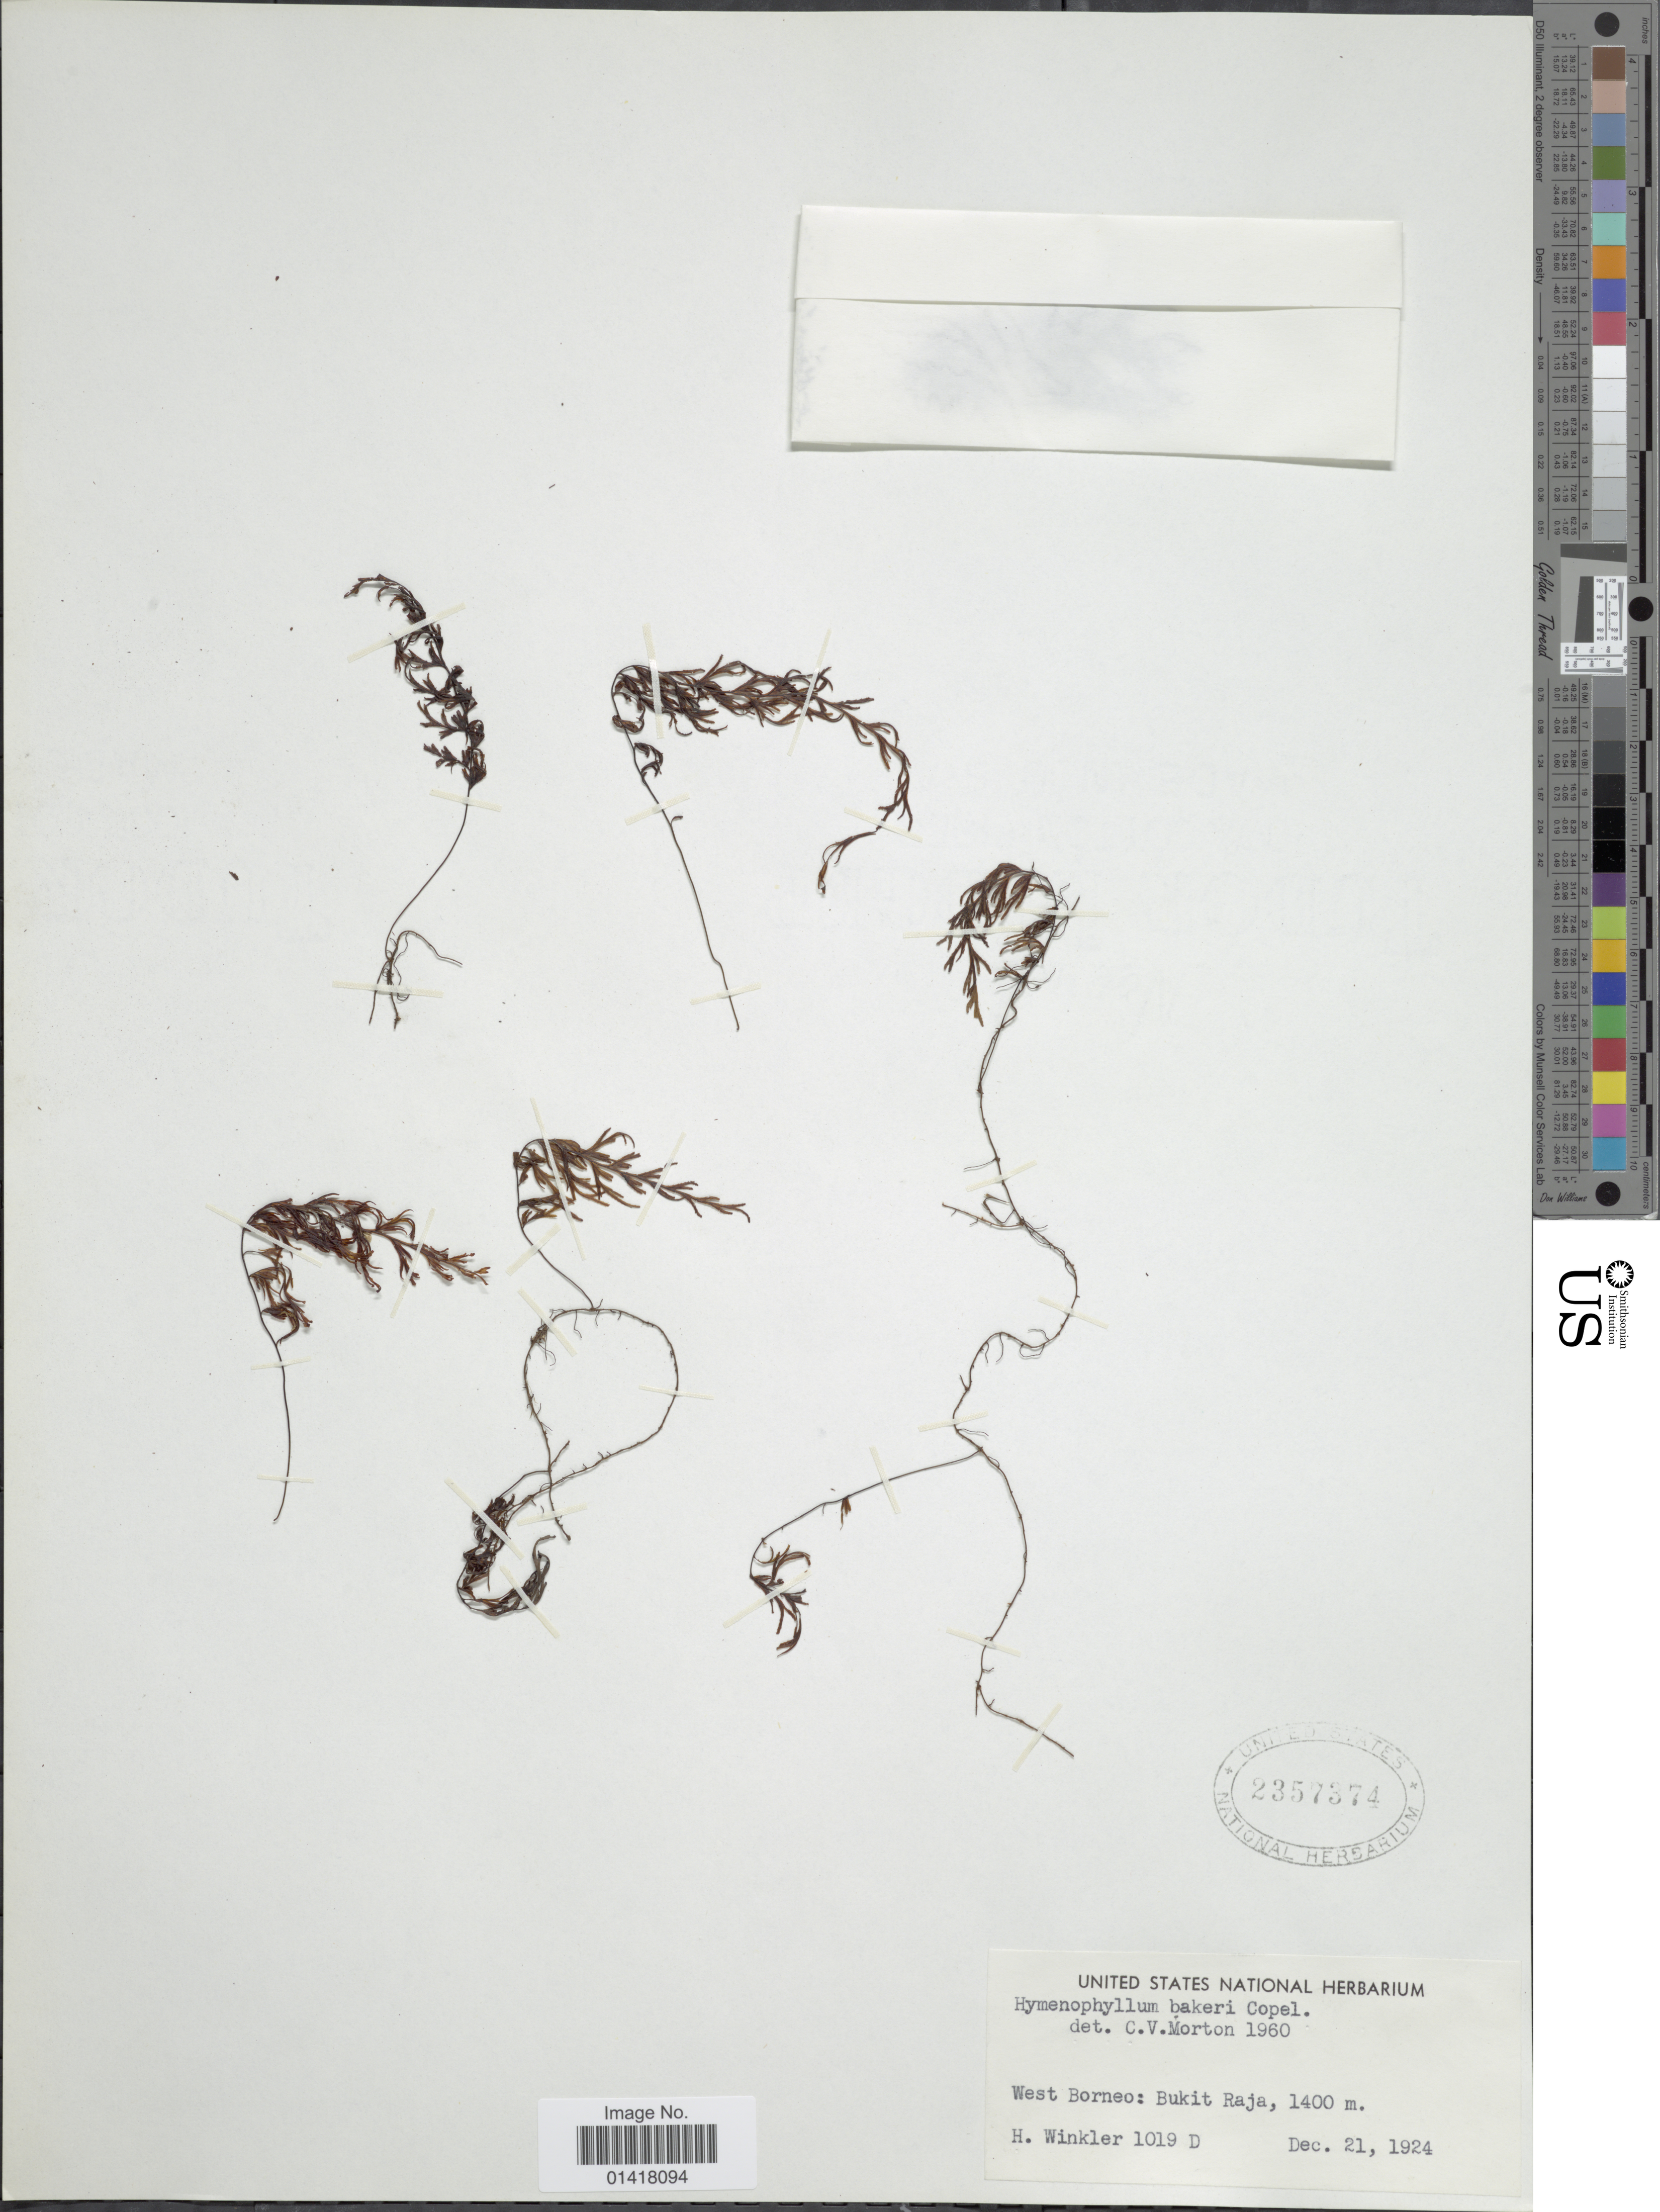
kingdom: Plantae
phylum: Tracheophyta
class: Polypodiopsida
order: Hymenophyllales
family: Hymenophyllaceae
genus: Hymenophyllum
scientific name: Hymenophyllum bakeri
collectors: H. Winkler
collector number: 1019D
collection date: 1924-12-21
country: Malaysia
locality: West Borneo: Bukit Raja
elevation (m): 1400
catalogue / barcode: US 2357374